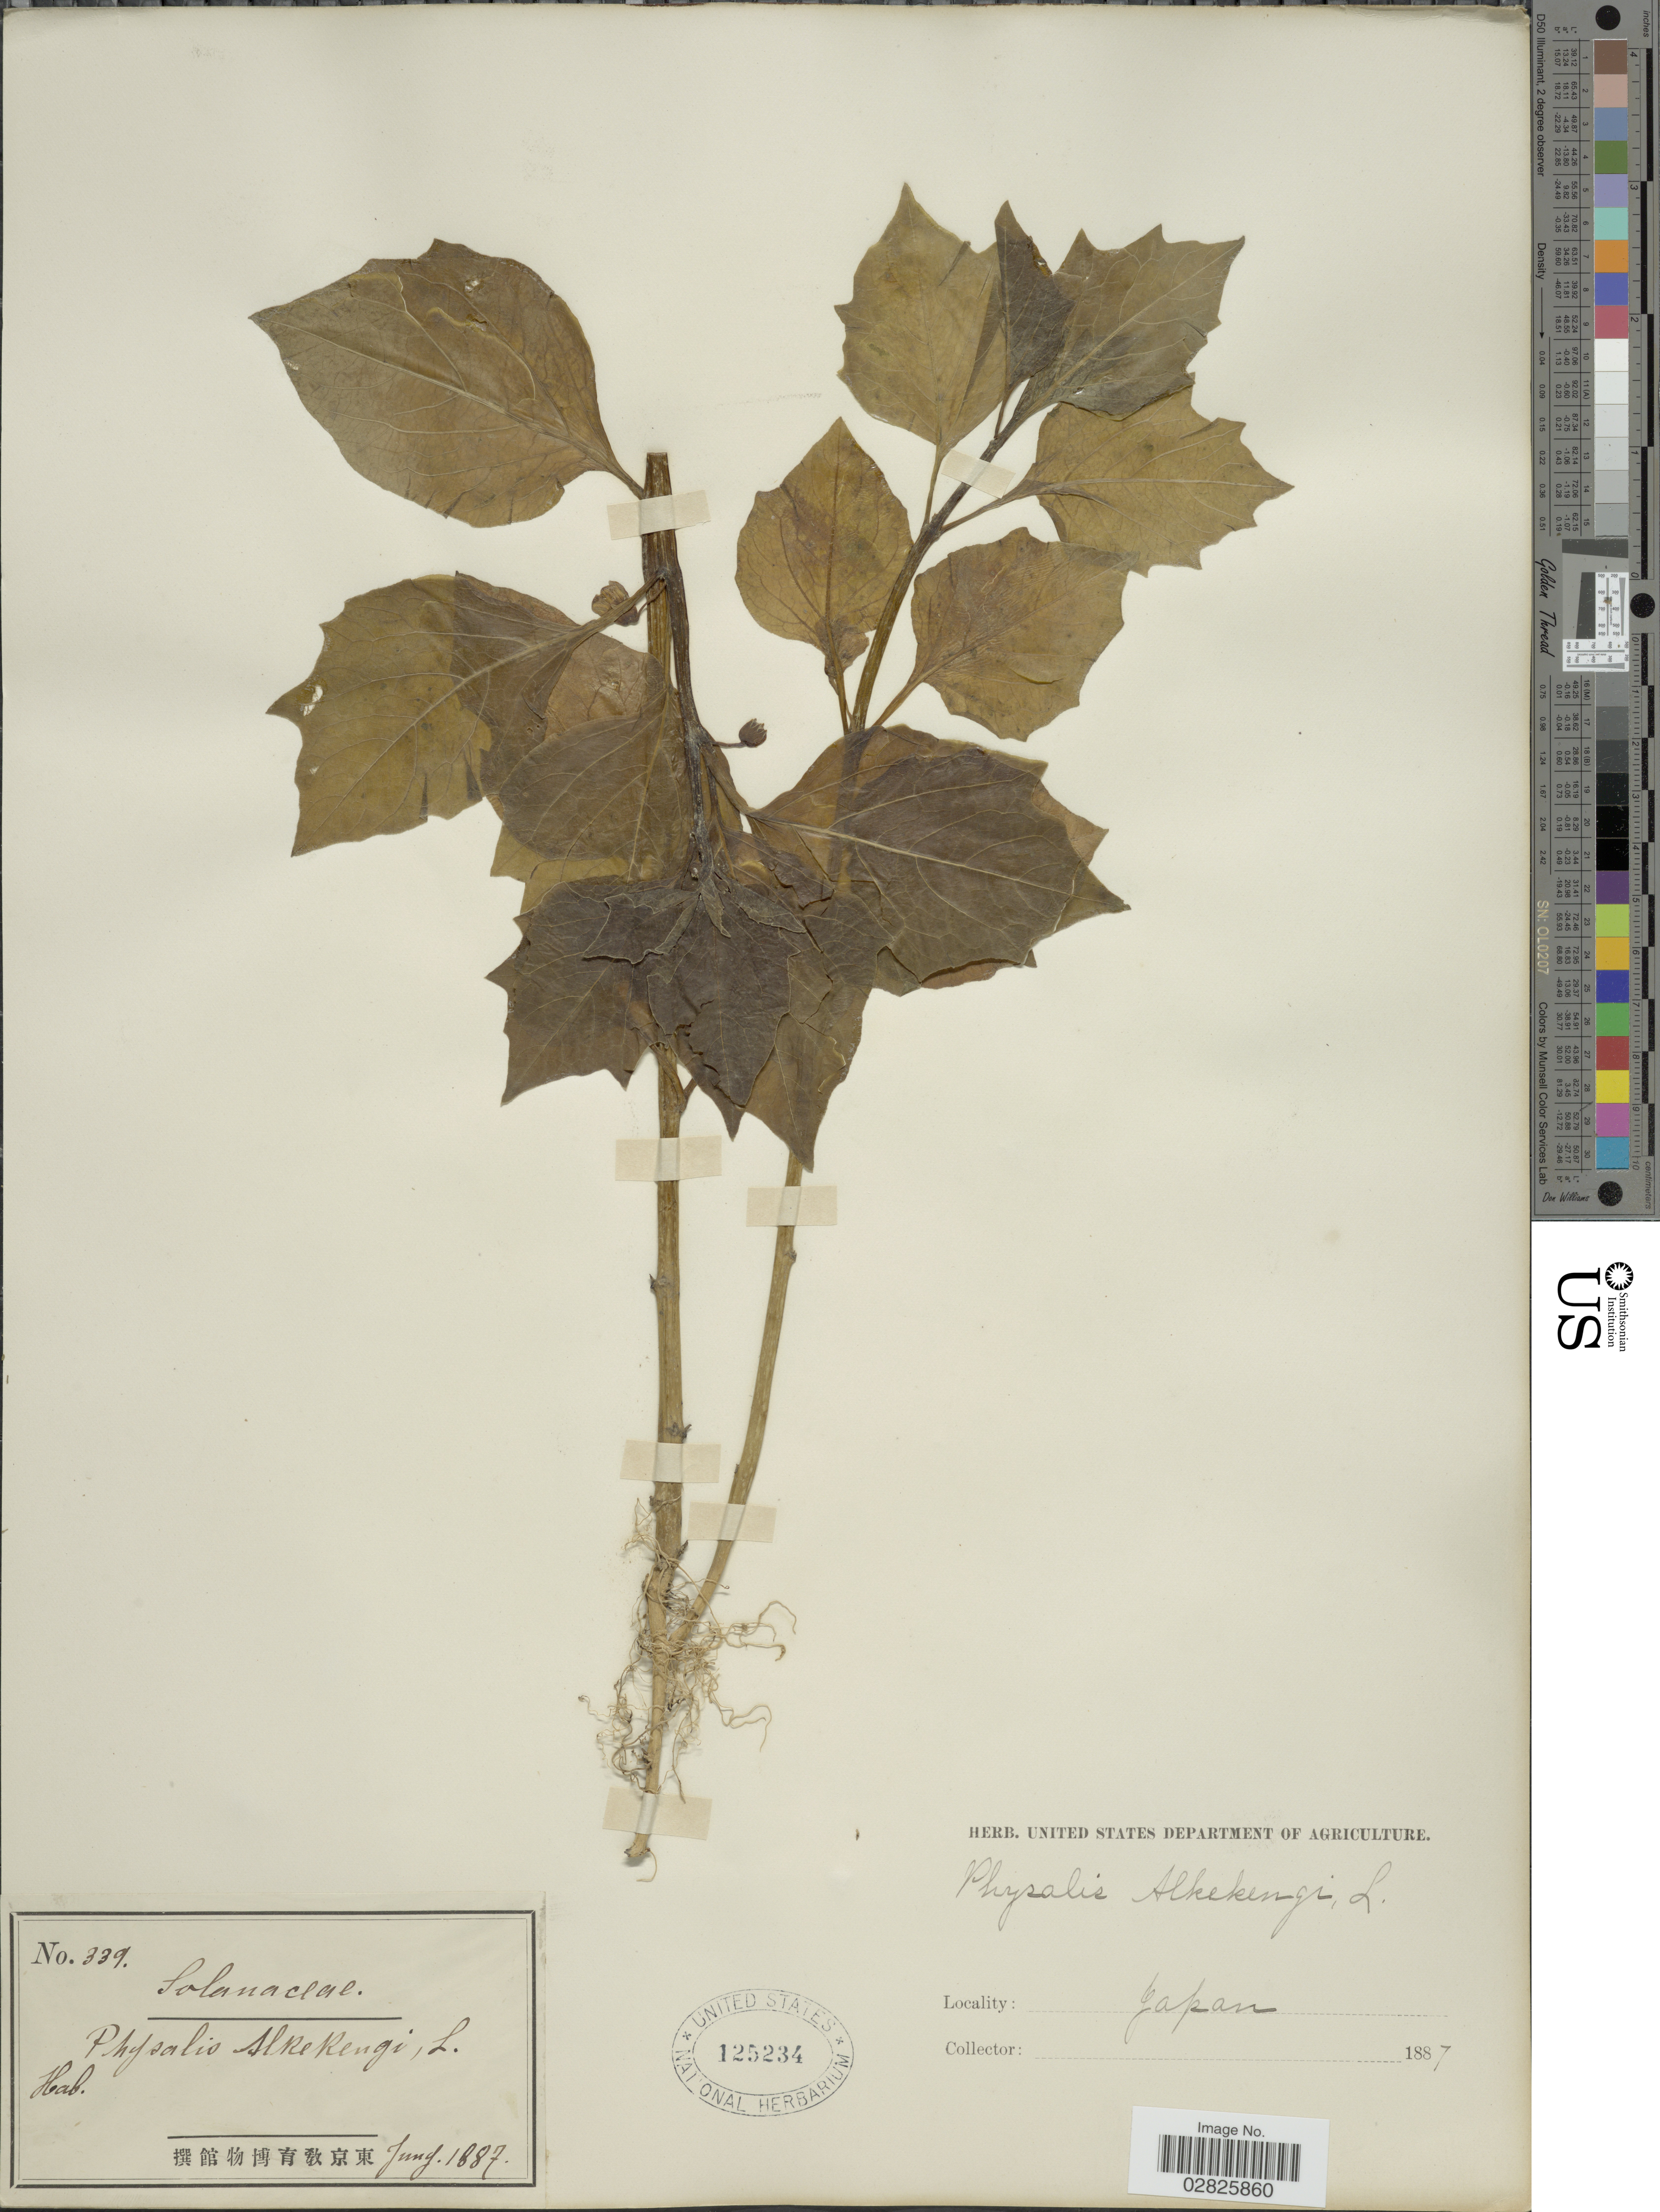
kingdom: Plantae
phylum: Tracheophyta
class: Magnoliopsida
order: Solanales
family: Solanaceae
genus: Physalis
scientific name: Physalis alkekengi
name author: L.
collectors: ex herb. U. S. Department of Agriculture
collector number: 339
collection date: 1887-06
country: Japan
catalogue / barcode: US 125234